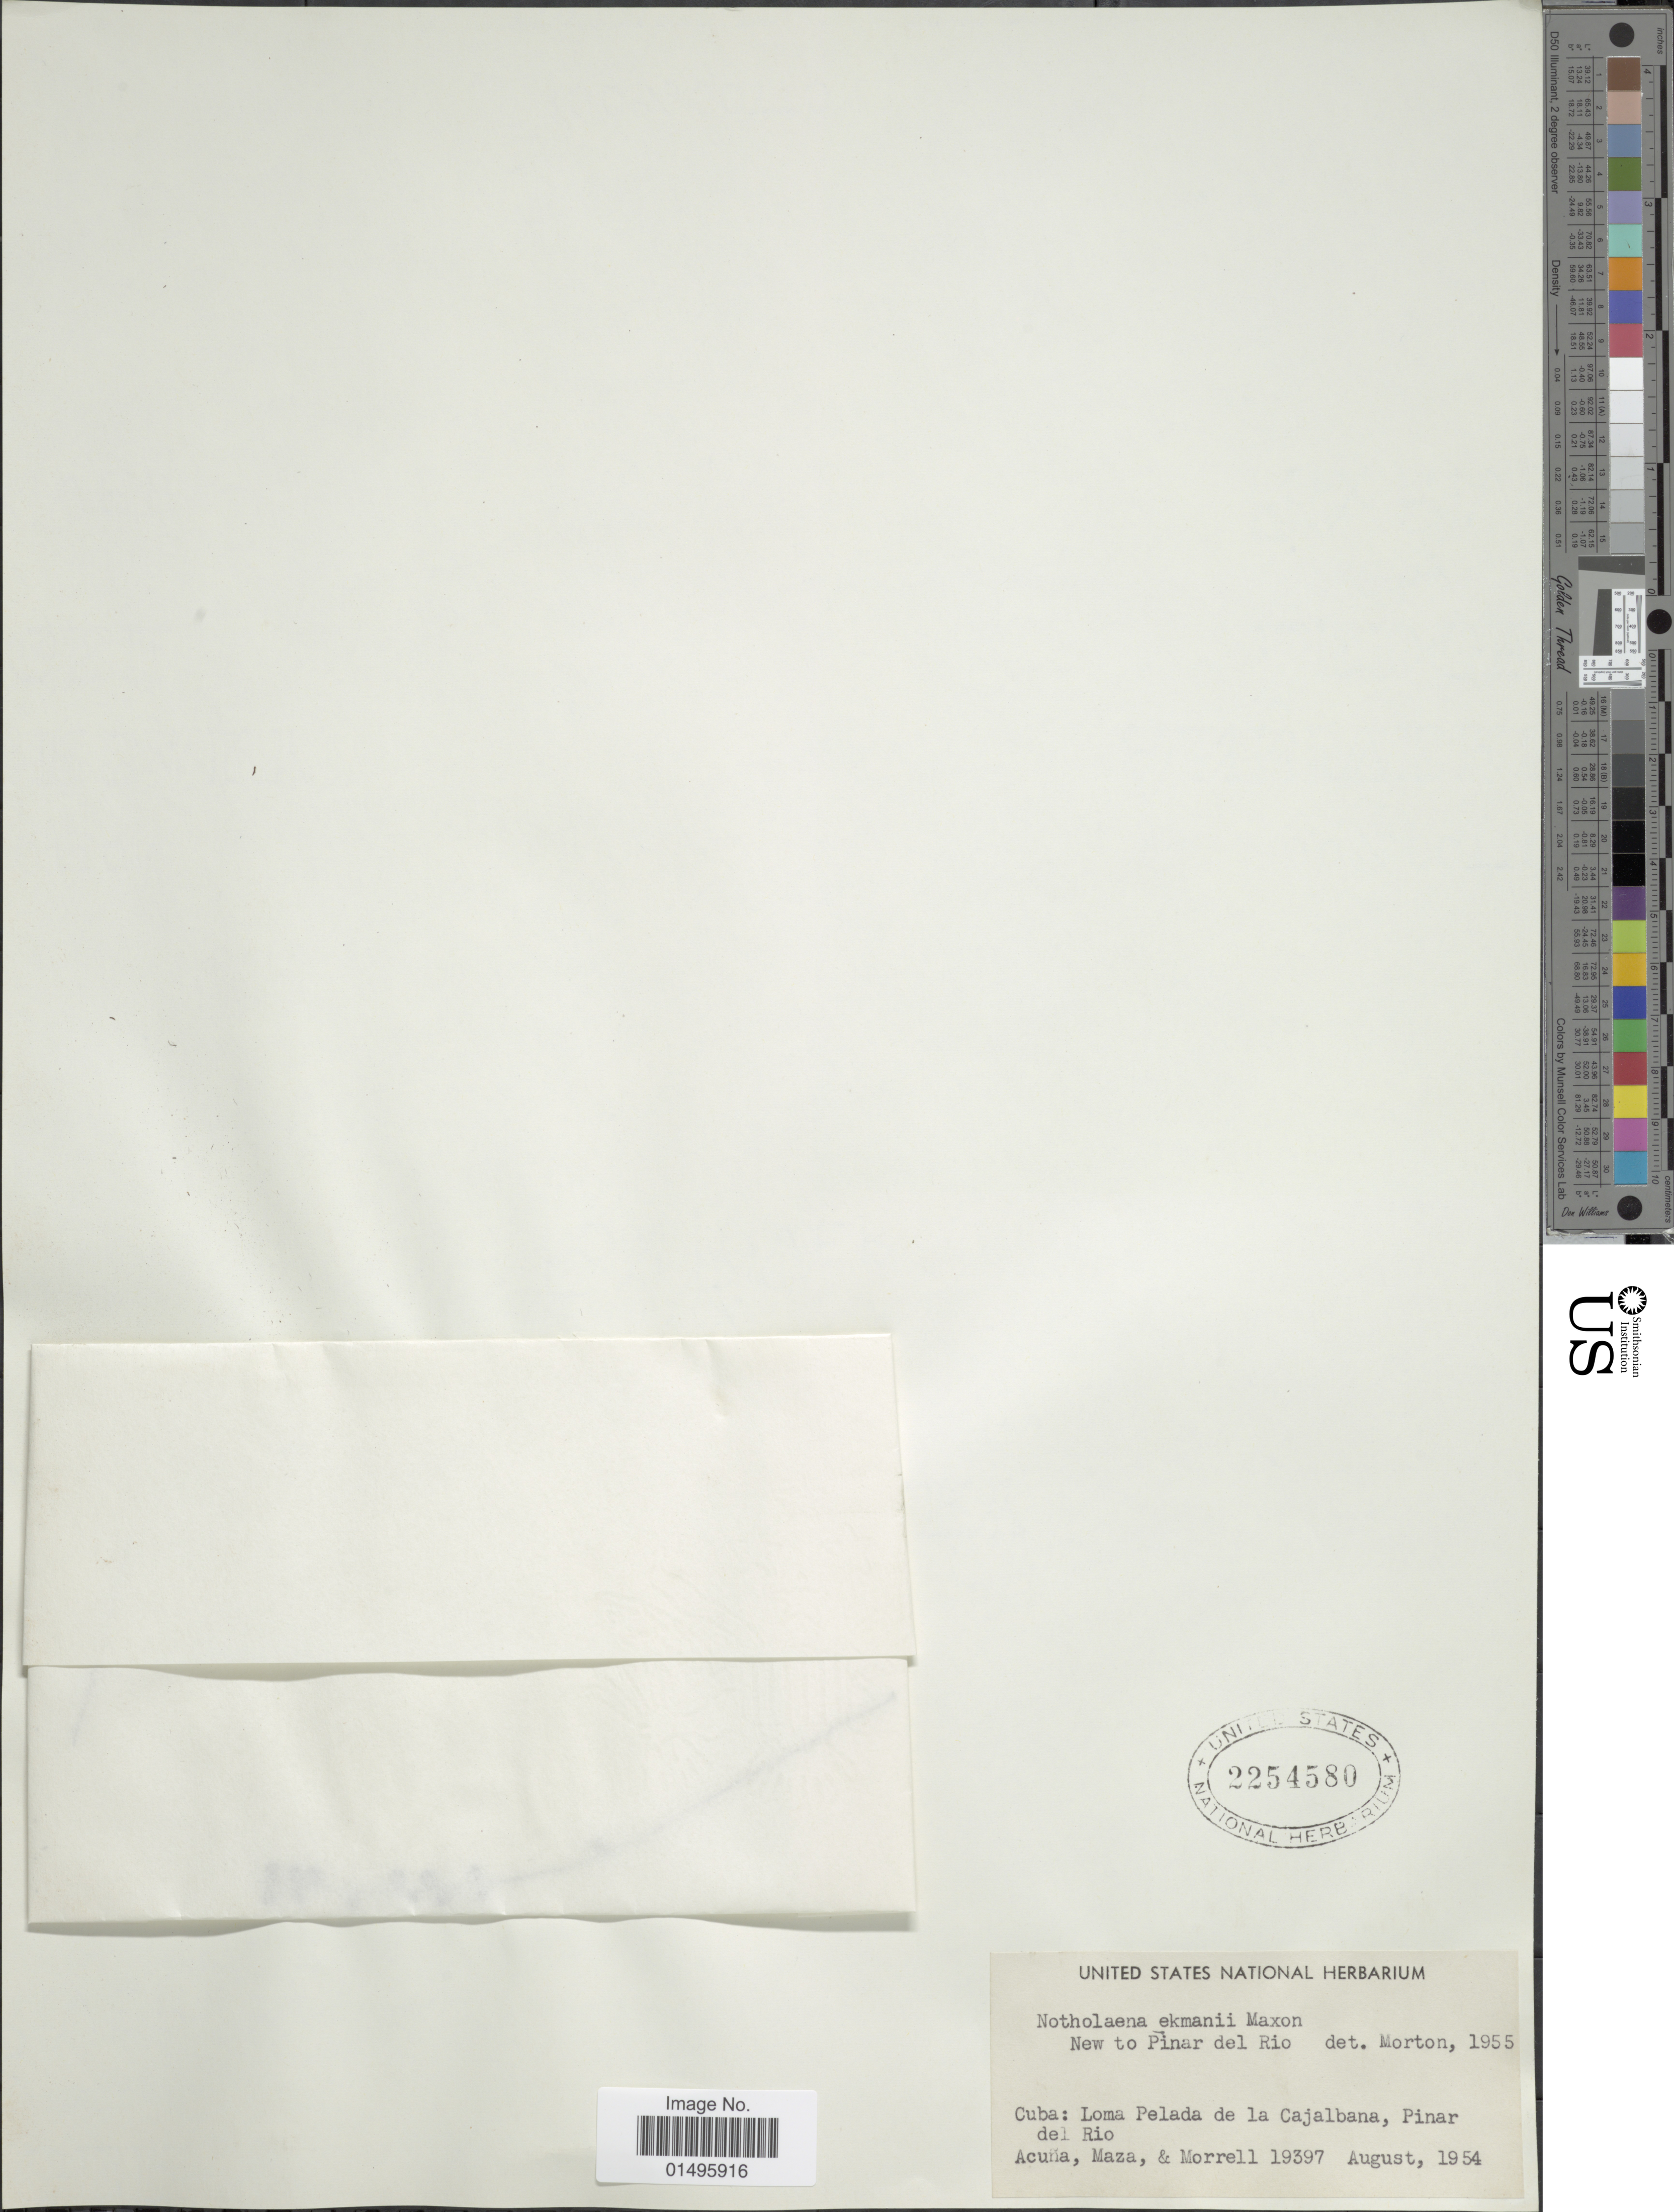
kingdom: Plantae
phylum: Tracheophyta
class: Polypodiopsida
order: Polypodiales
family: Pteridaceae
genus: Notholaena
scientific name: Notholaena ekmanii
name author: Maxon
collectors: Acuña, Maza & Morrell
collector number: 19397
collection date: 1954-08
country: Cuba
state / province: Pinar del Río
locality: Cuba: Loma Pelada de la Cajalbana, Pinar del Rio.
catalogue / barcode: US 2254580